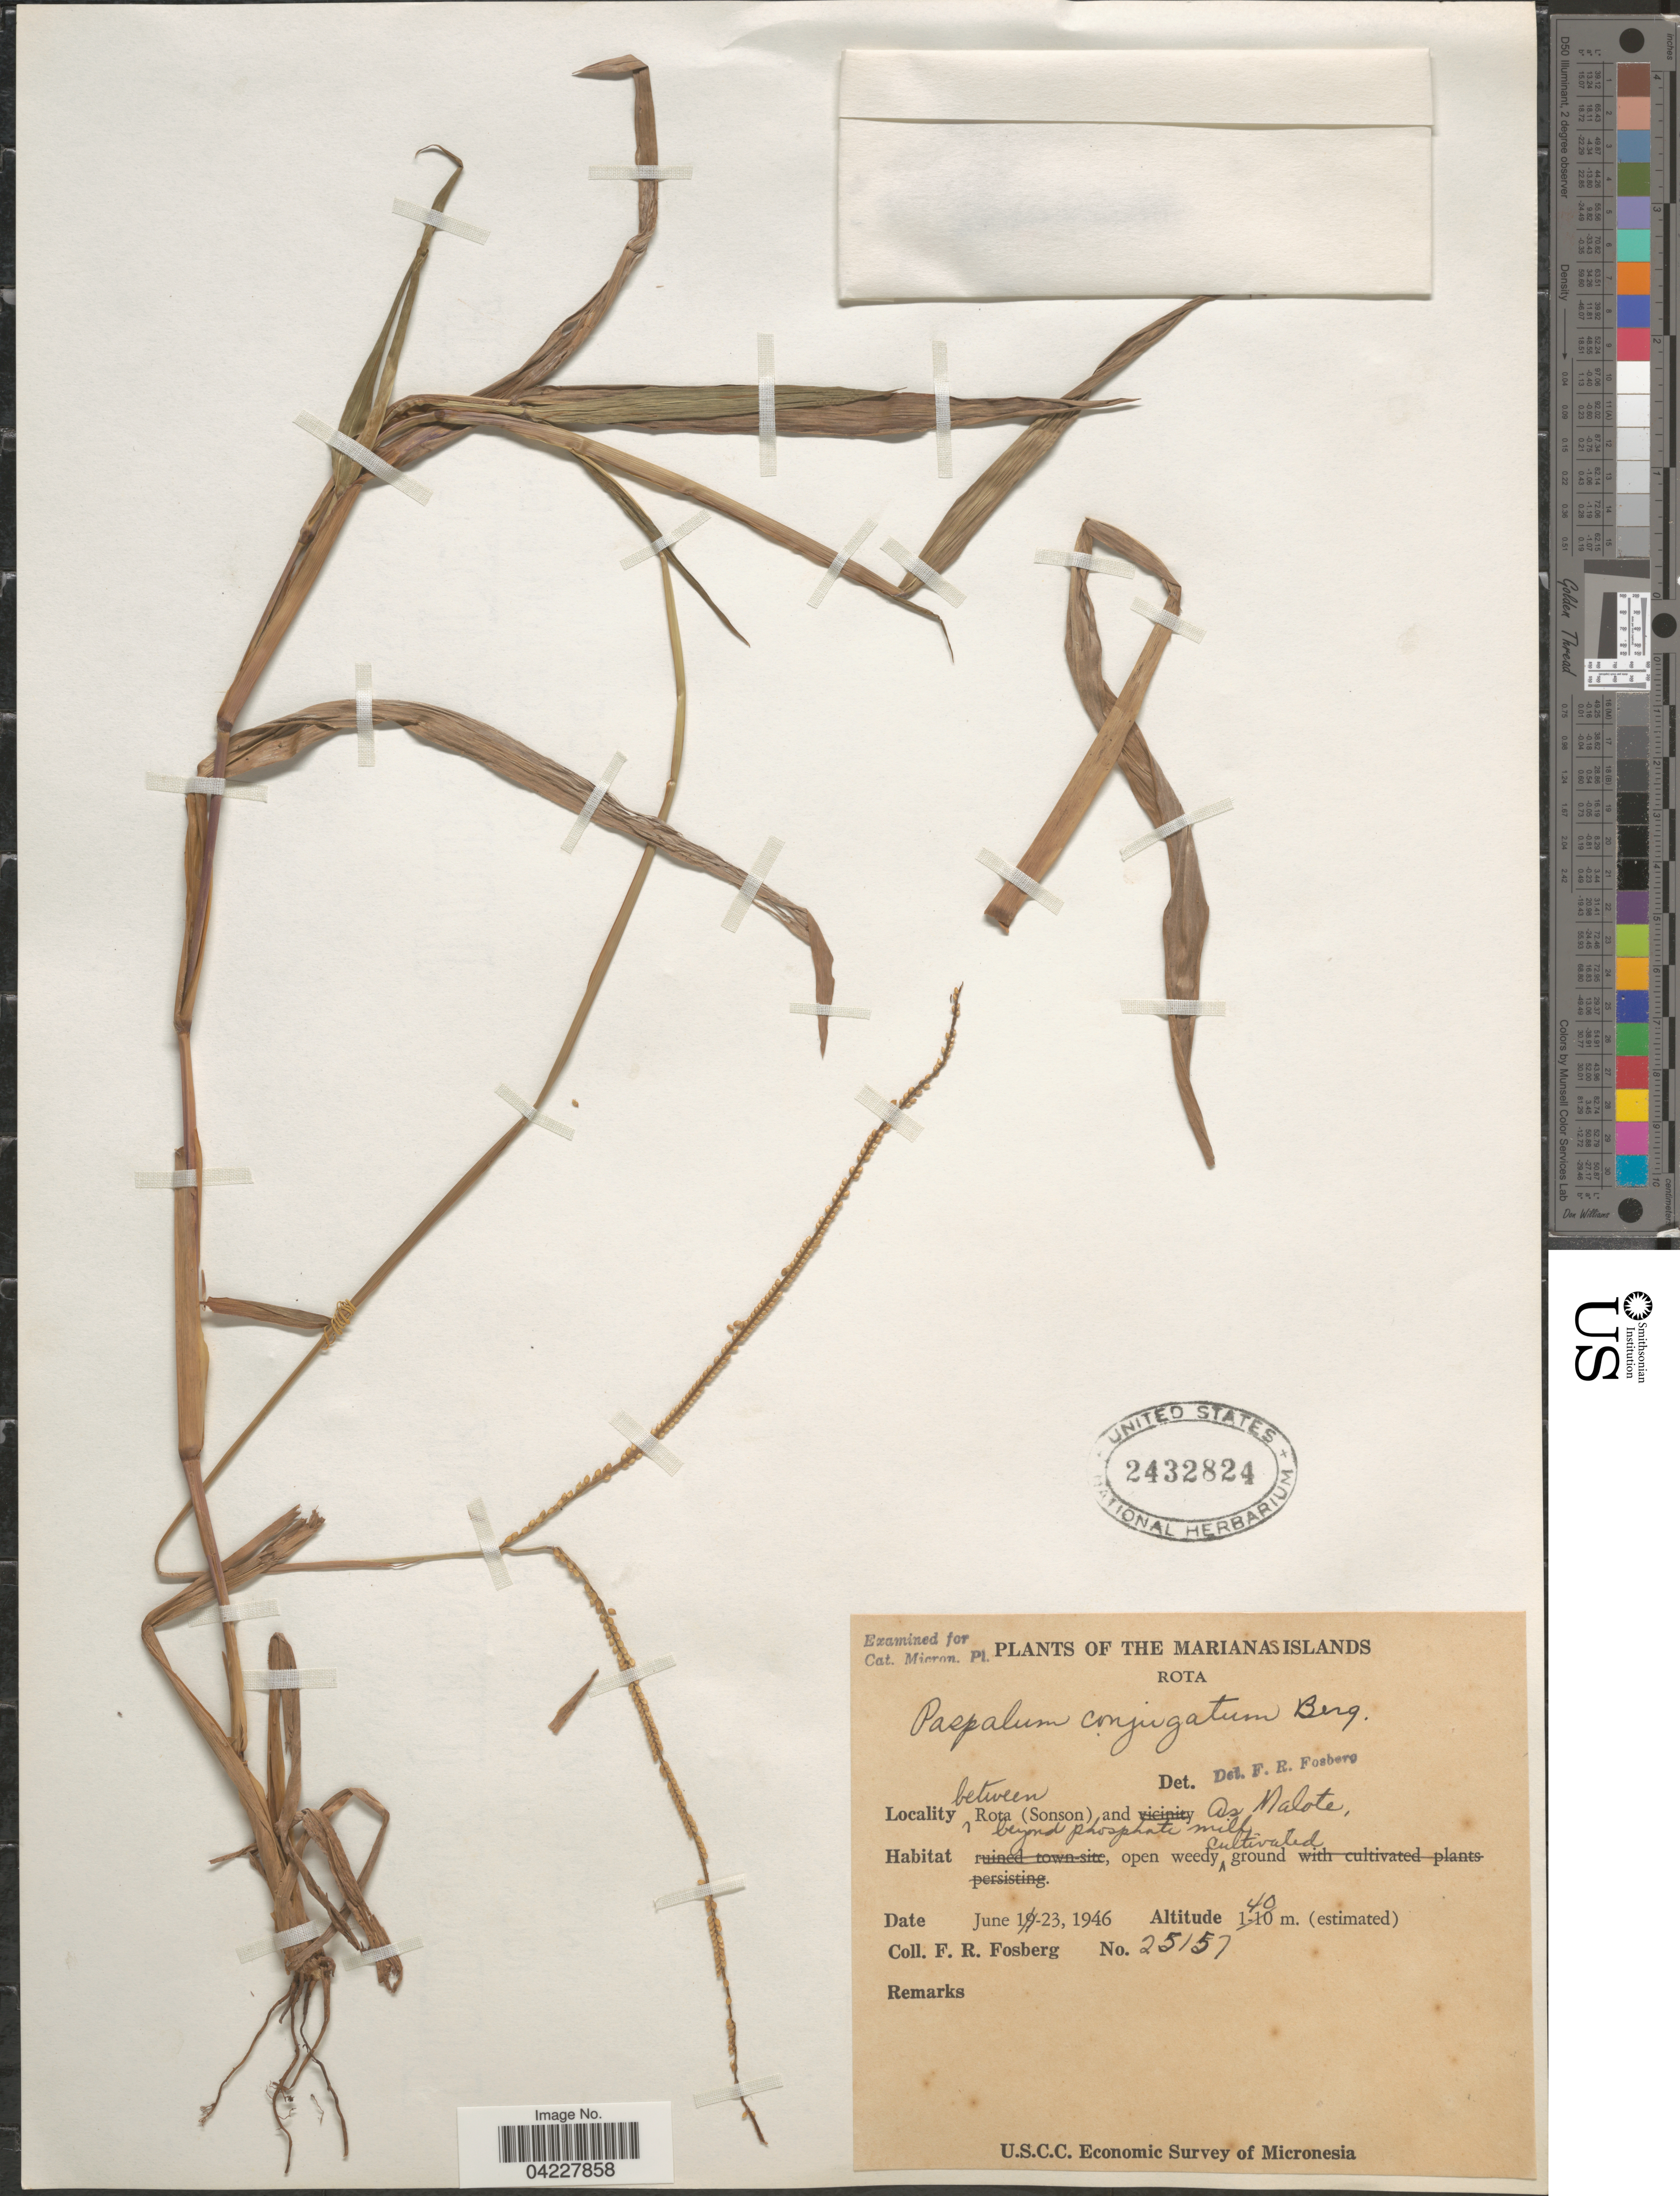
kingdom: Plantae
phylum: Tracheophyta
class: Liliopsida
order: Poales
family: Poaceae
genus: Paspalum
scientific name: Paspalum conjugatum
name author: P.J. Bergius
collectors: F. R. Fosberg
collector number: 25157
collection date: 1946-06-23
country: Northern Mariana Islands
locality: The Marianas Islands. Rota. Between Rota (Sonson) and As Malote. U.S.C.C. Economic Survey of Micronesia.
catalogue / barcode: US 2432824